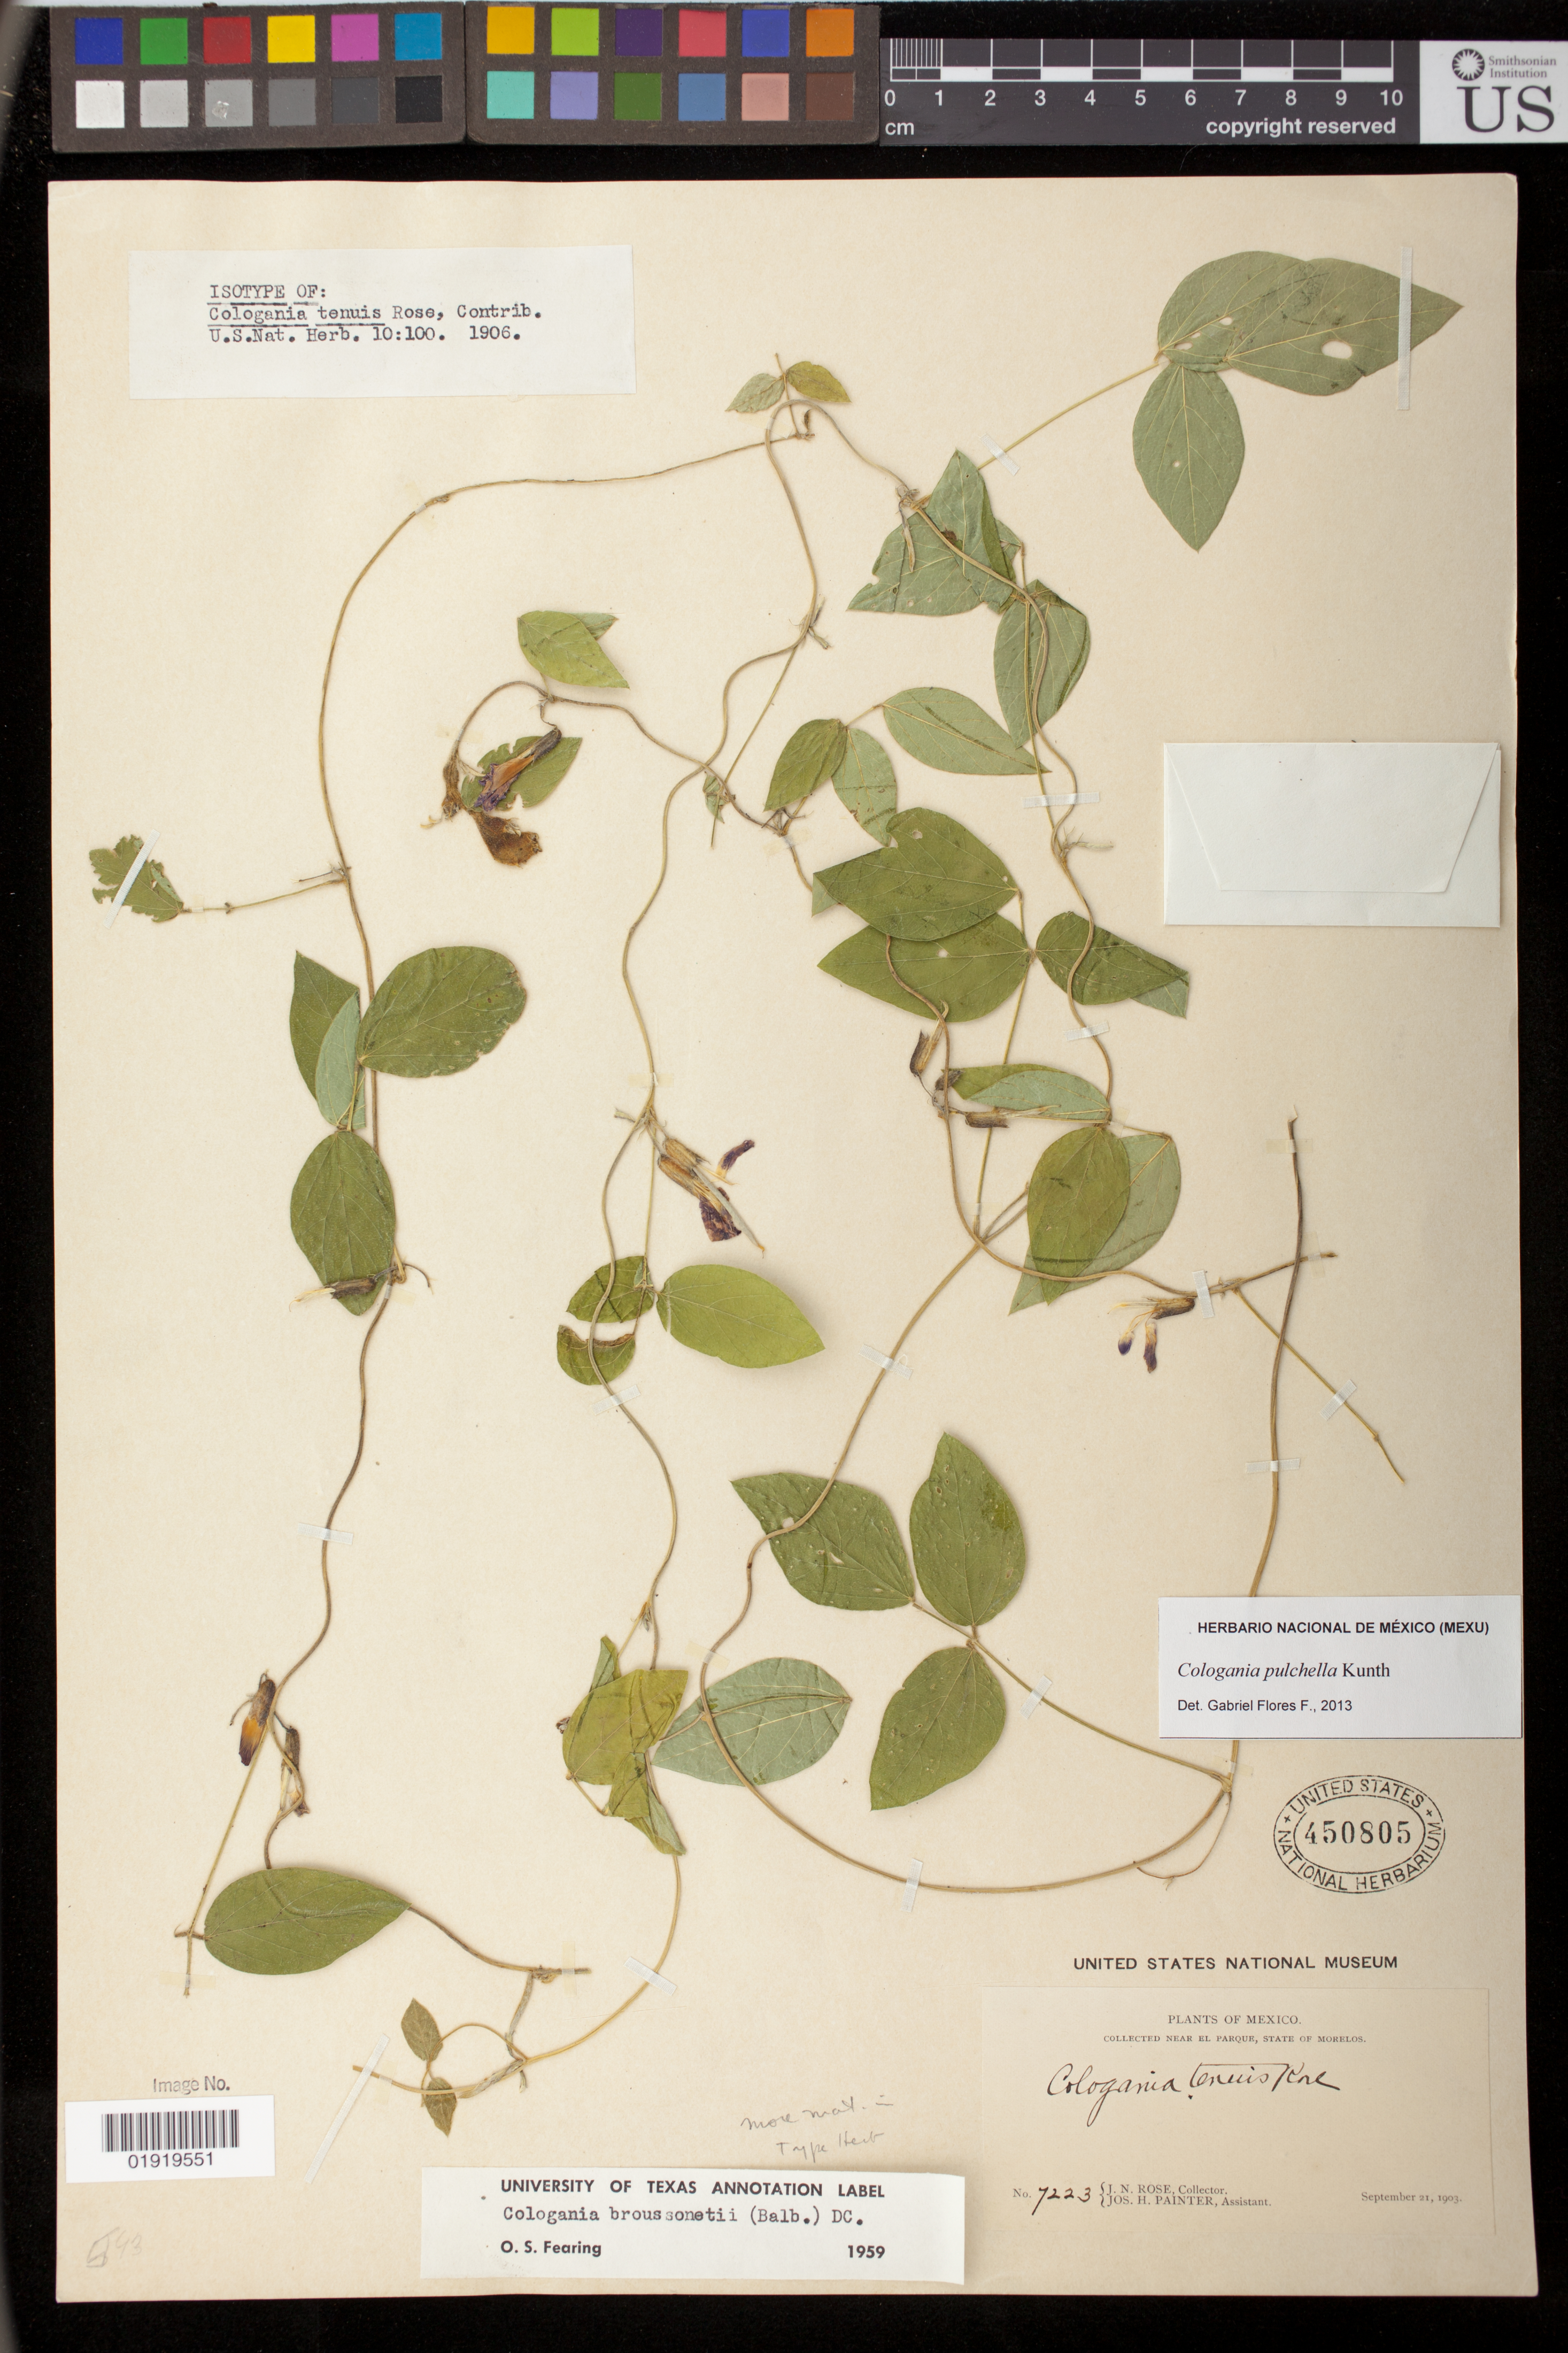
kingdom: Plantae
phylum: Tracheophyta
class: Magnoliopsida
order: Fabales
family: Fabaceae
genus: Cologania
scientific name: Cologania tenuis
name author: Rose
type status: Isotype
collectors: J. N. Rose & J. H. Painter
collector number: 7223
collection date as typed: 21 Sep 1903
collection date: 1903-09-21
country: Mexico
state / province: Morelos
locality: Near El Parque, state of Morelos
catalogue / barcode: US 450805